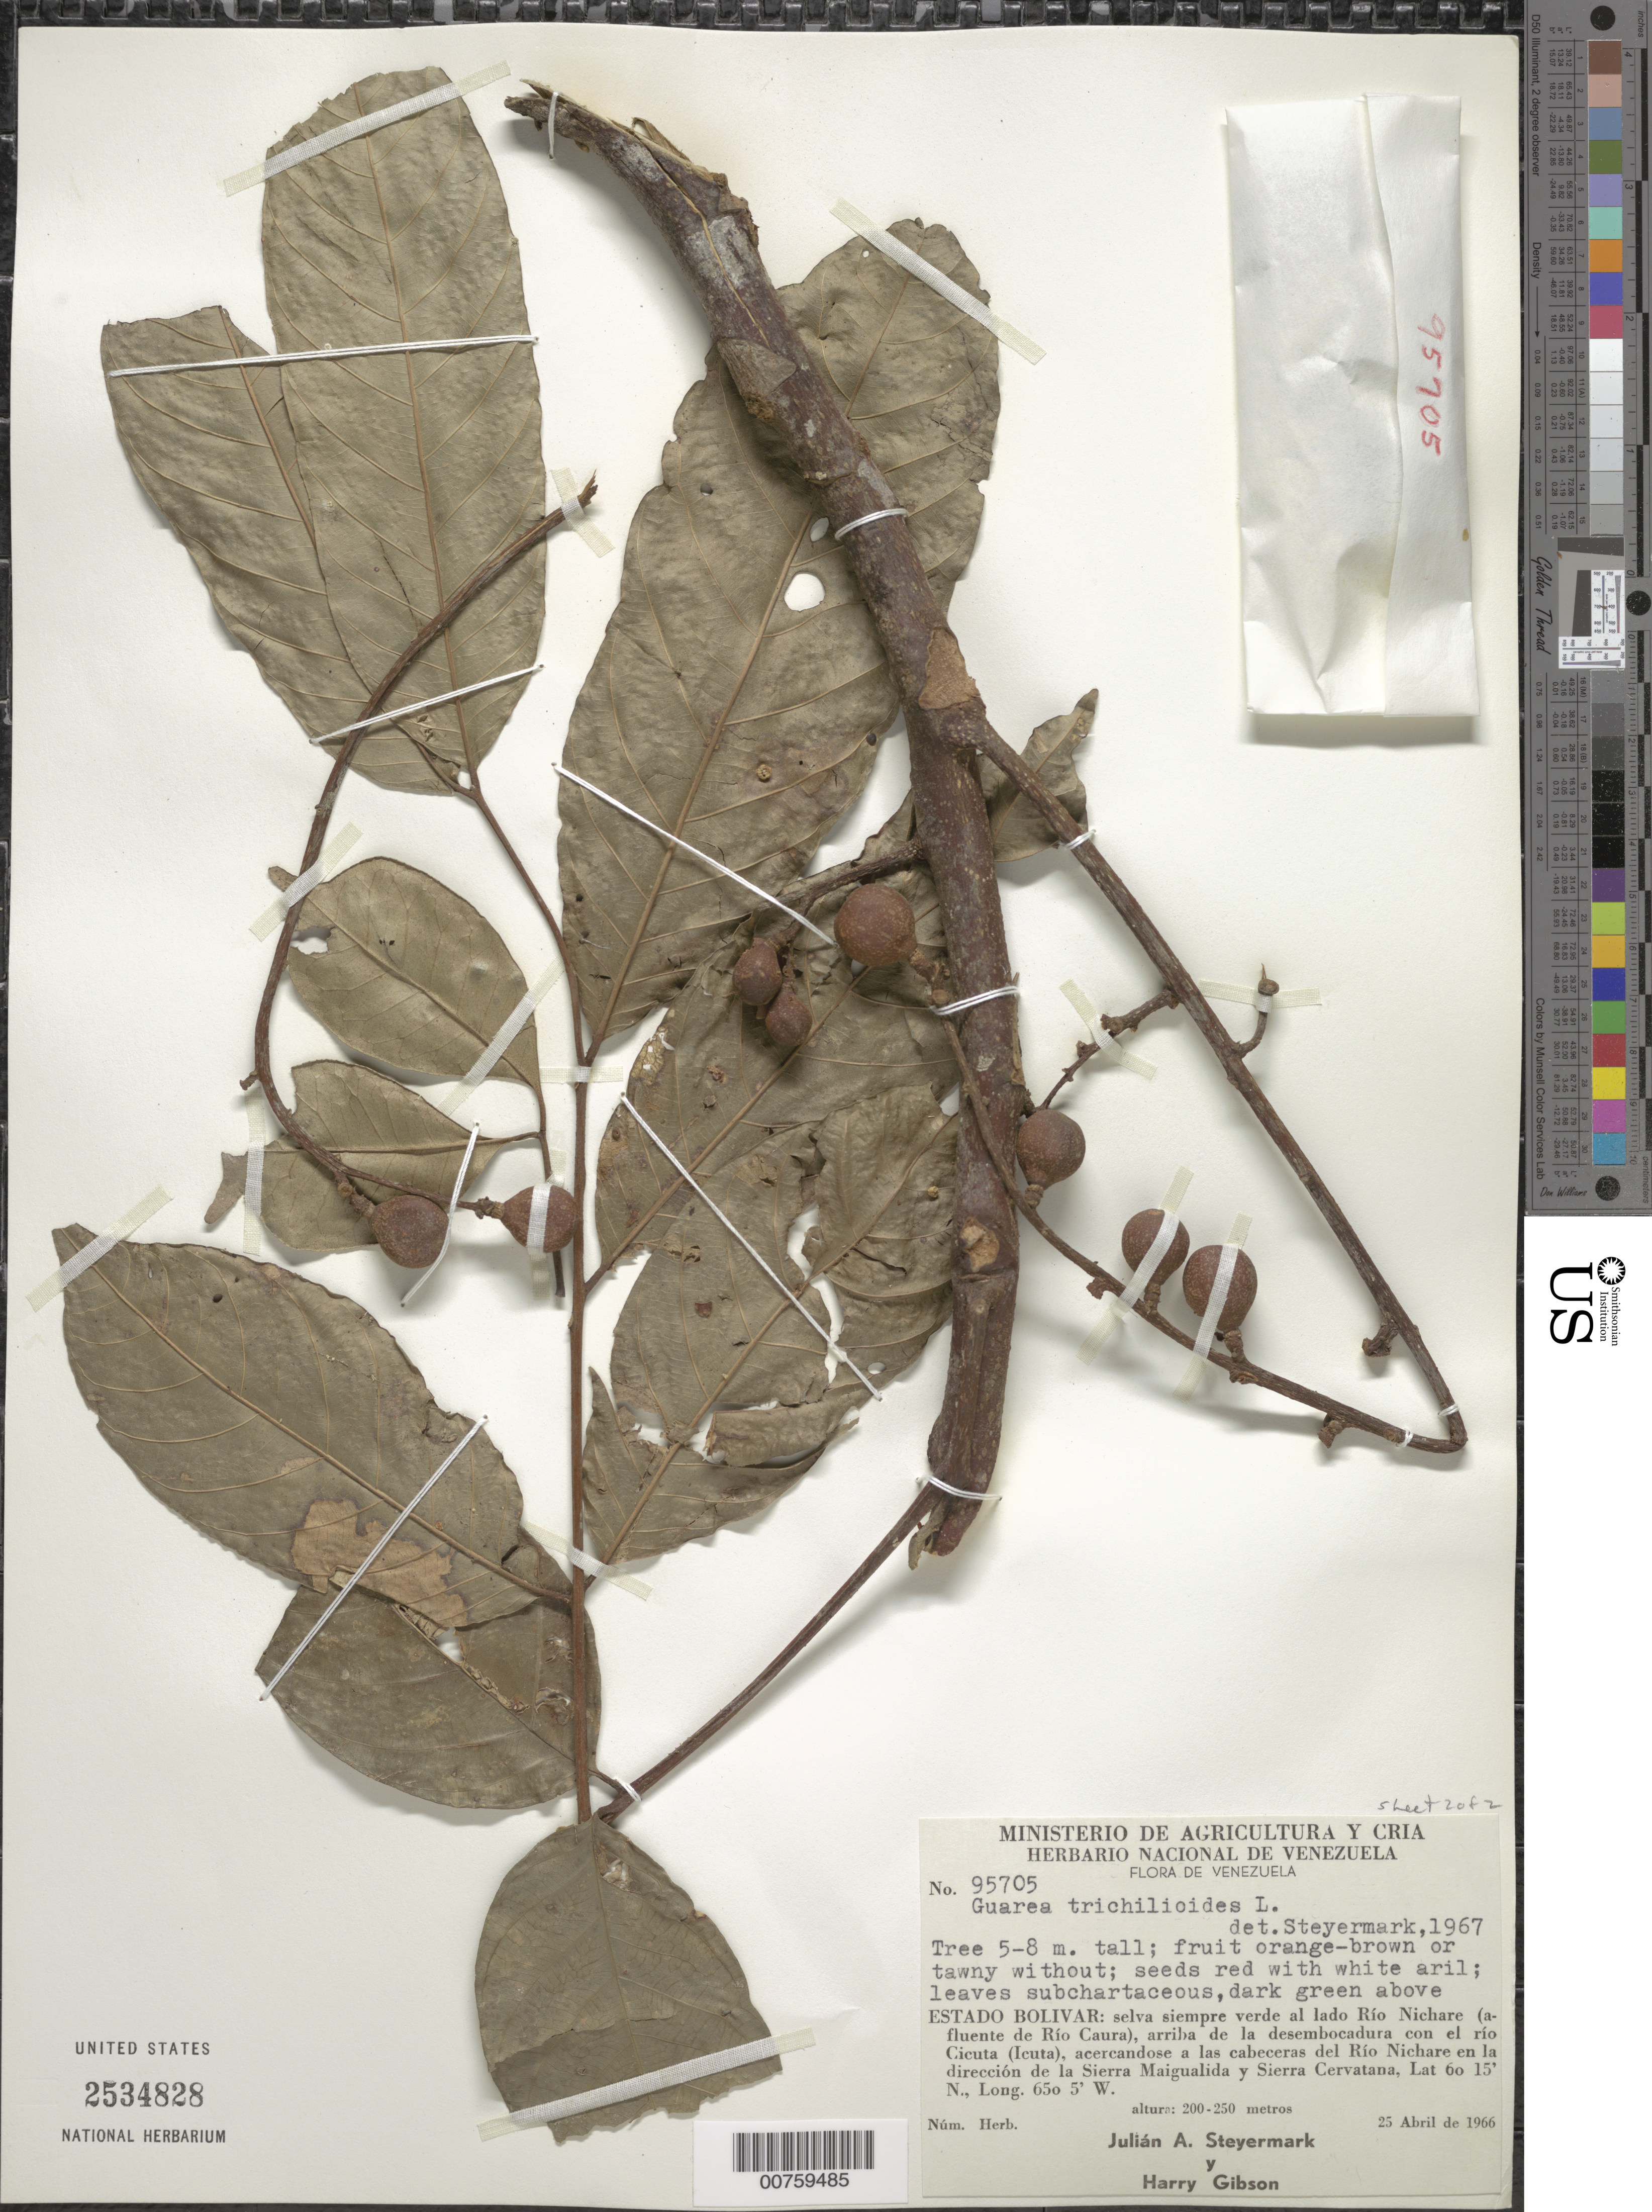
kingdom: Plantae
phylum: Tracheophyta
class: Magnoliopsida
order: Sapindales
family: Meliaceae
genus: Guarea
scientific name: Guarea guidonia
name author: (L.) Sleumer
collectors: J. Steyermark & H. Gibson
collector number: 95705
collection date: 1966-04-25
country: Venezuela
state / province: Bolivar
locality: Selva siempre verde al lado Río Nichare (afluente de Río Caura), arriba de la desembocadura con el río Cicuta (Icuta), acercandose a las cabeceras del Río Nichare en la dirección de la Sierra Maigualida y Sierra Cervatana.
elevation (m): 200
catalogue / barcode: US 534828